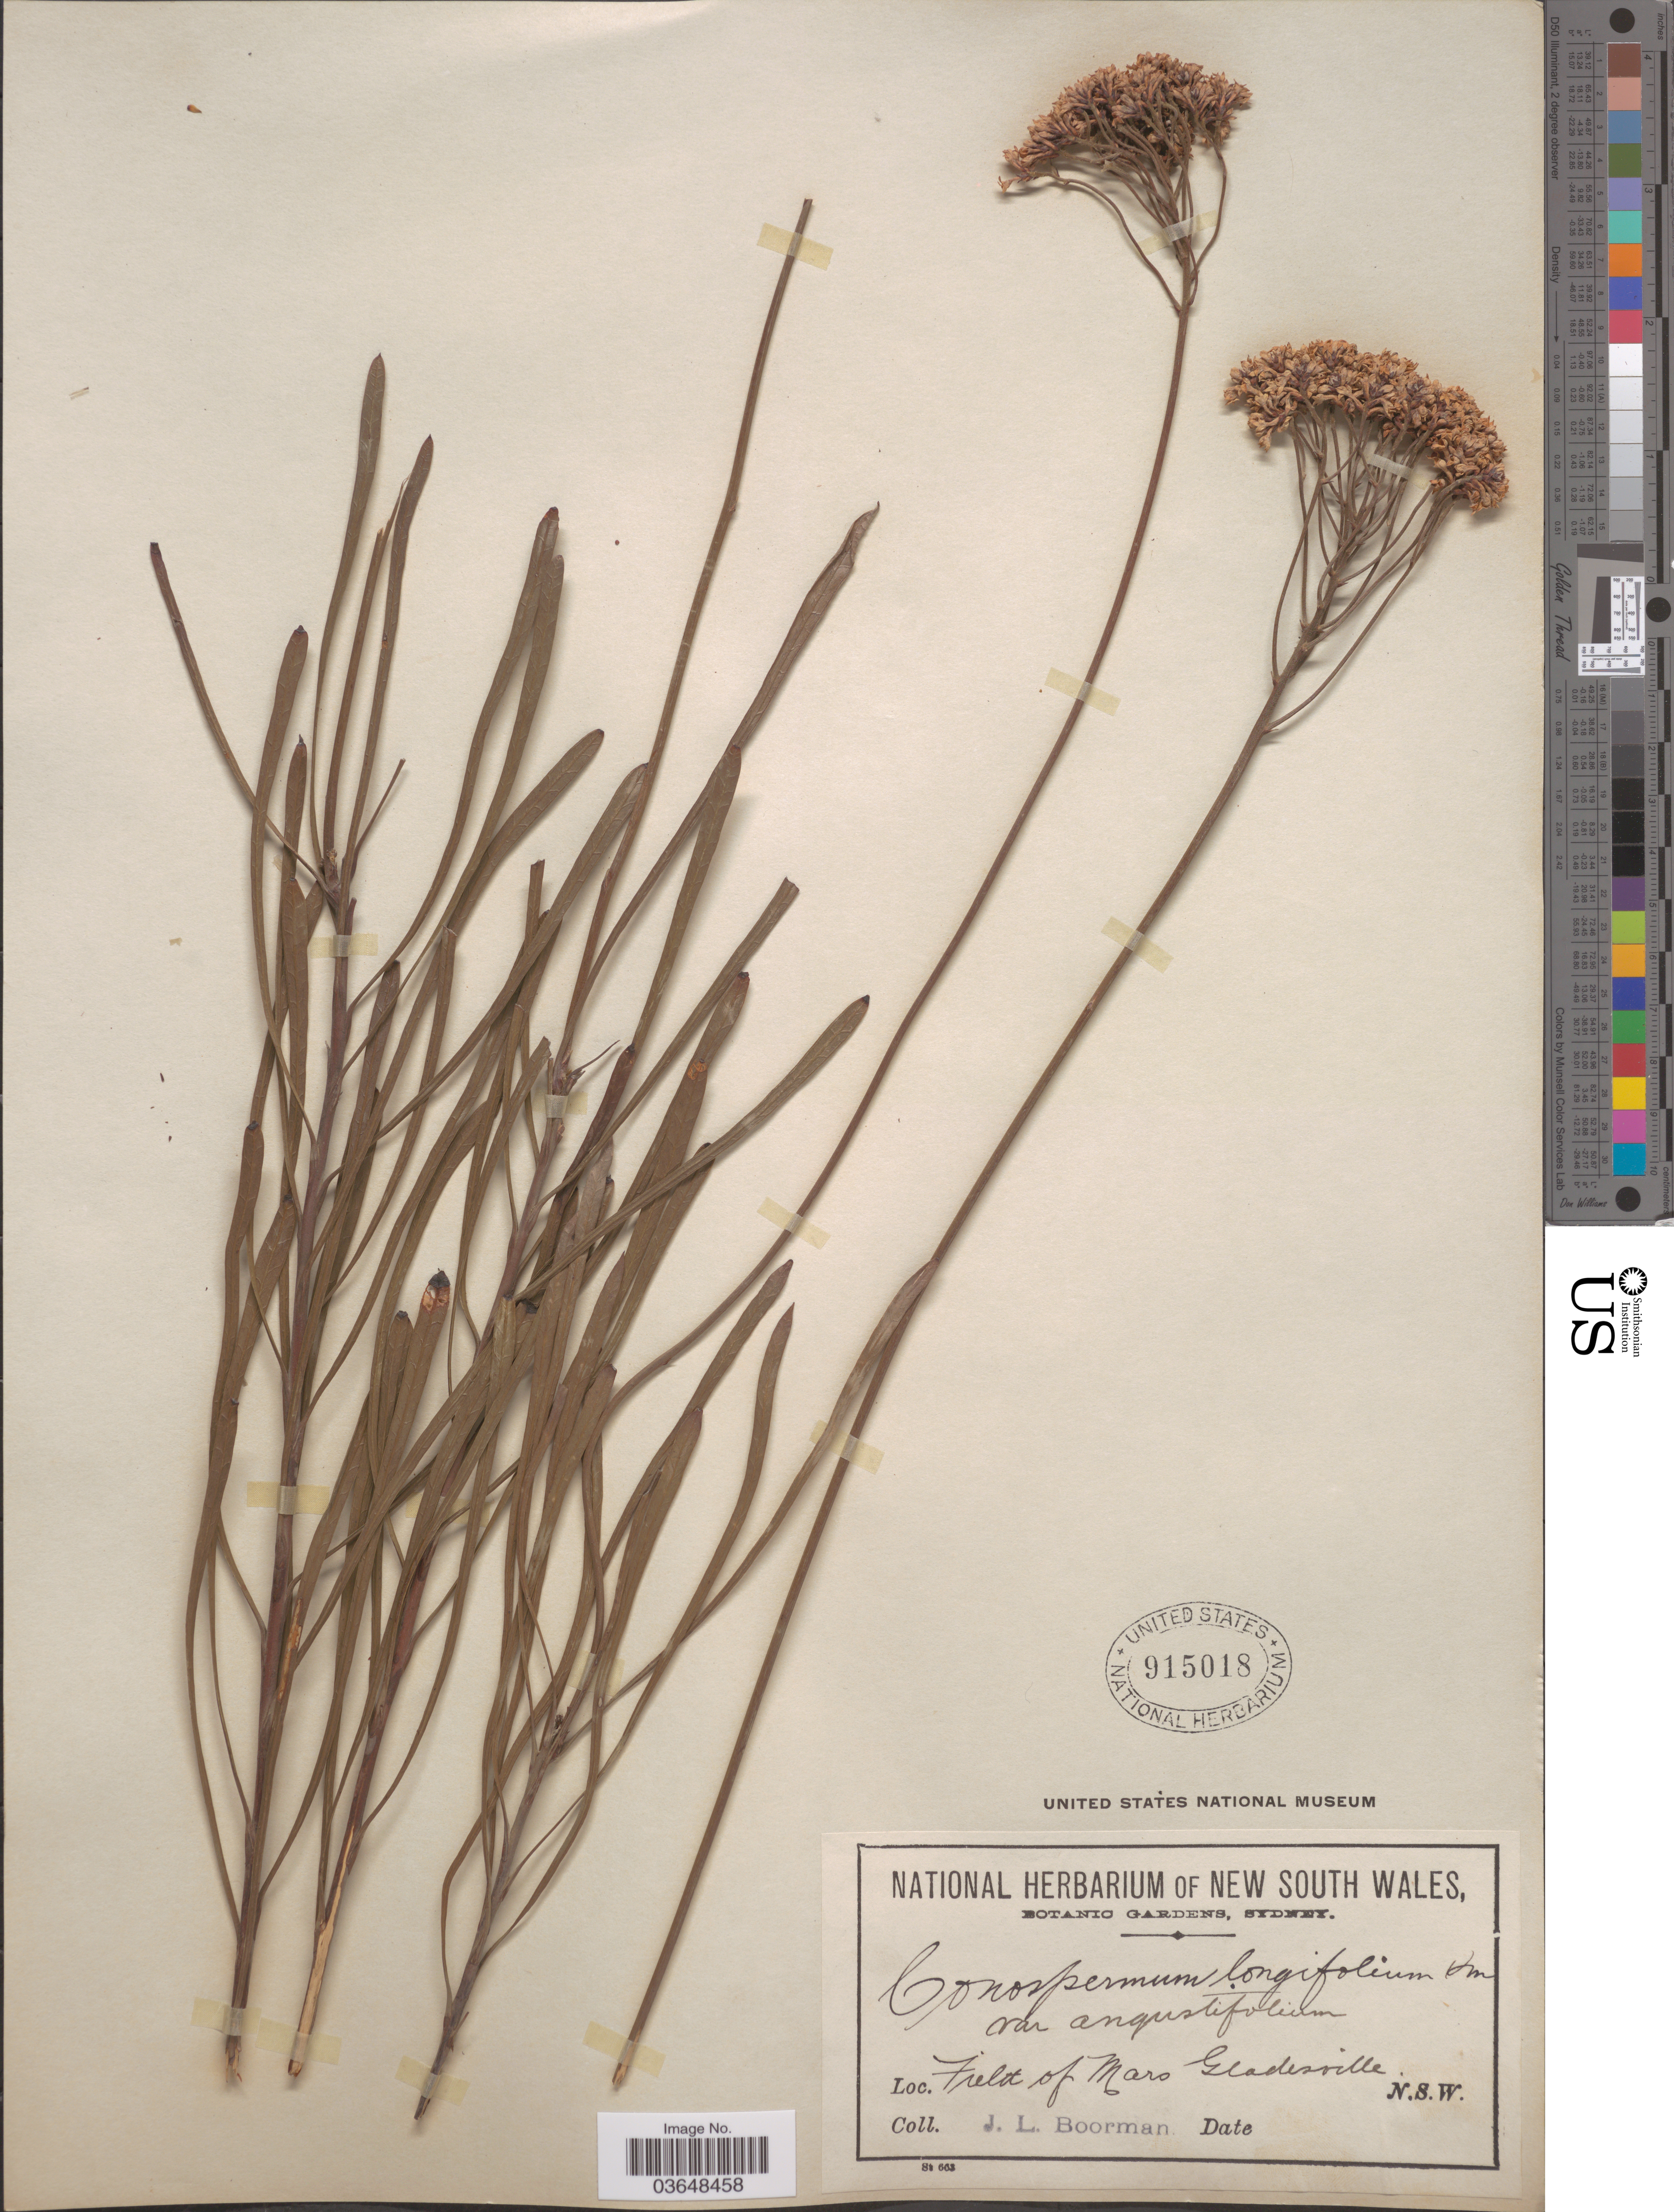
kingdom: Plantae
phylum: Tracheophyta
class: Magnoliopsida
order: Proteales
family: Proteaceae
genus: Conospermum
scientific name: Conospermum longifolium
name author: Sm.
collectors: J. Boorman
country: Australia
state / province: New South Wales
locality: Field of Mars Gladesville.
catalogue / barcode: US 915018